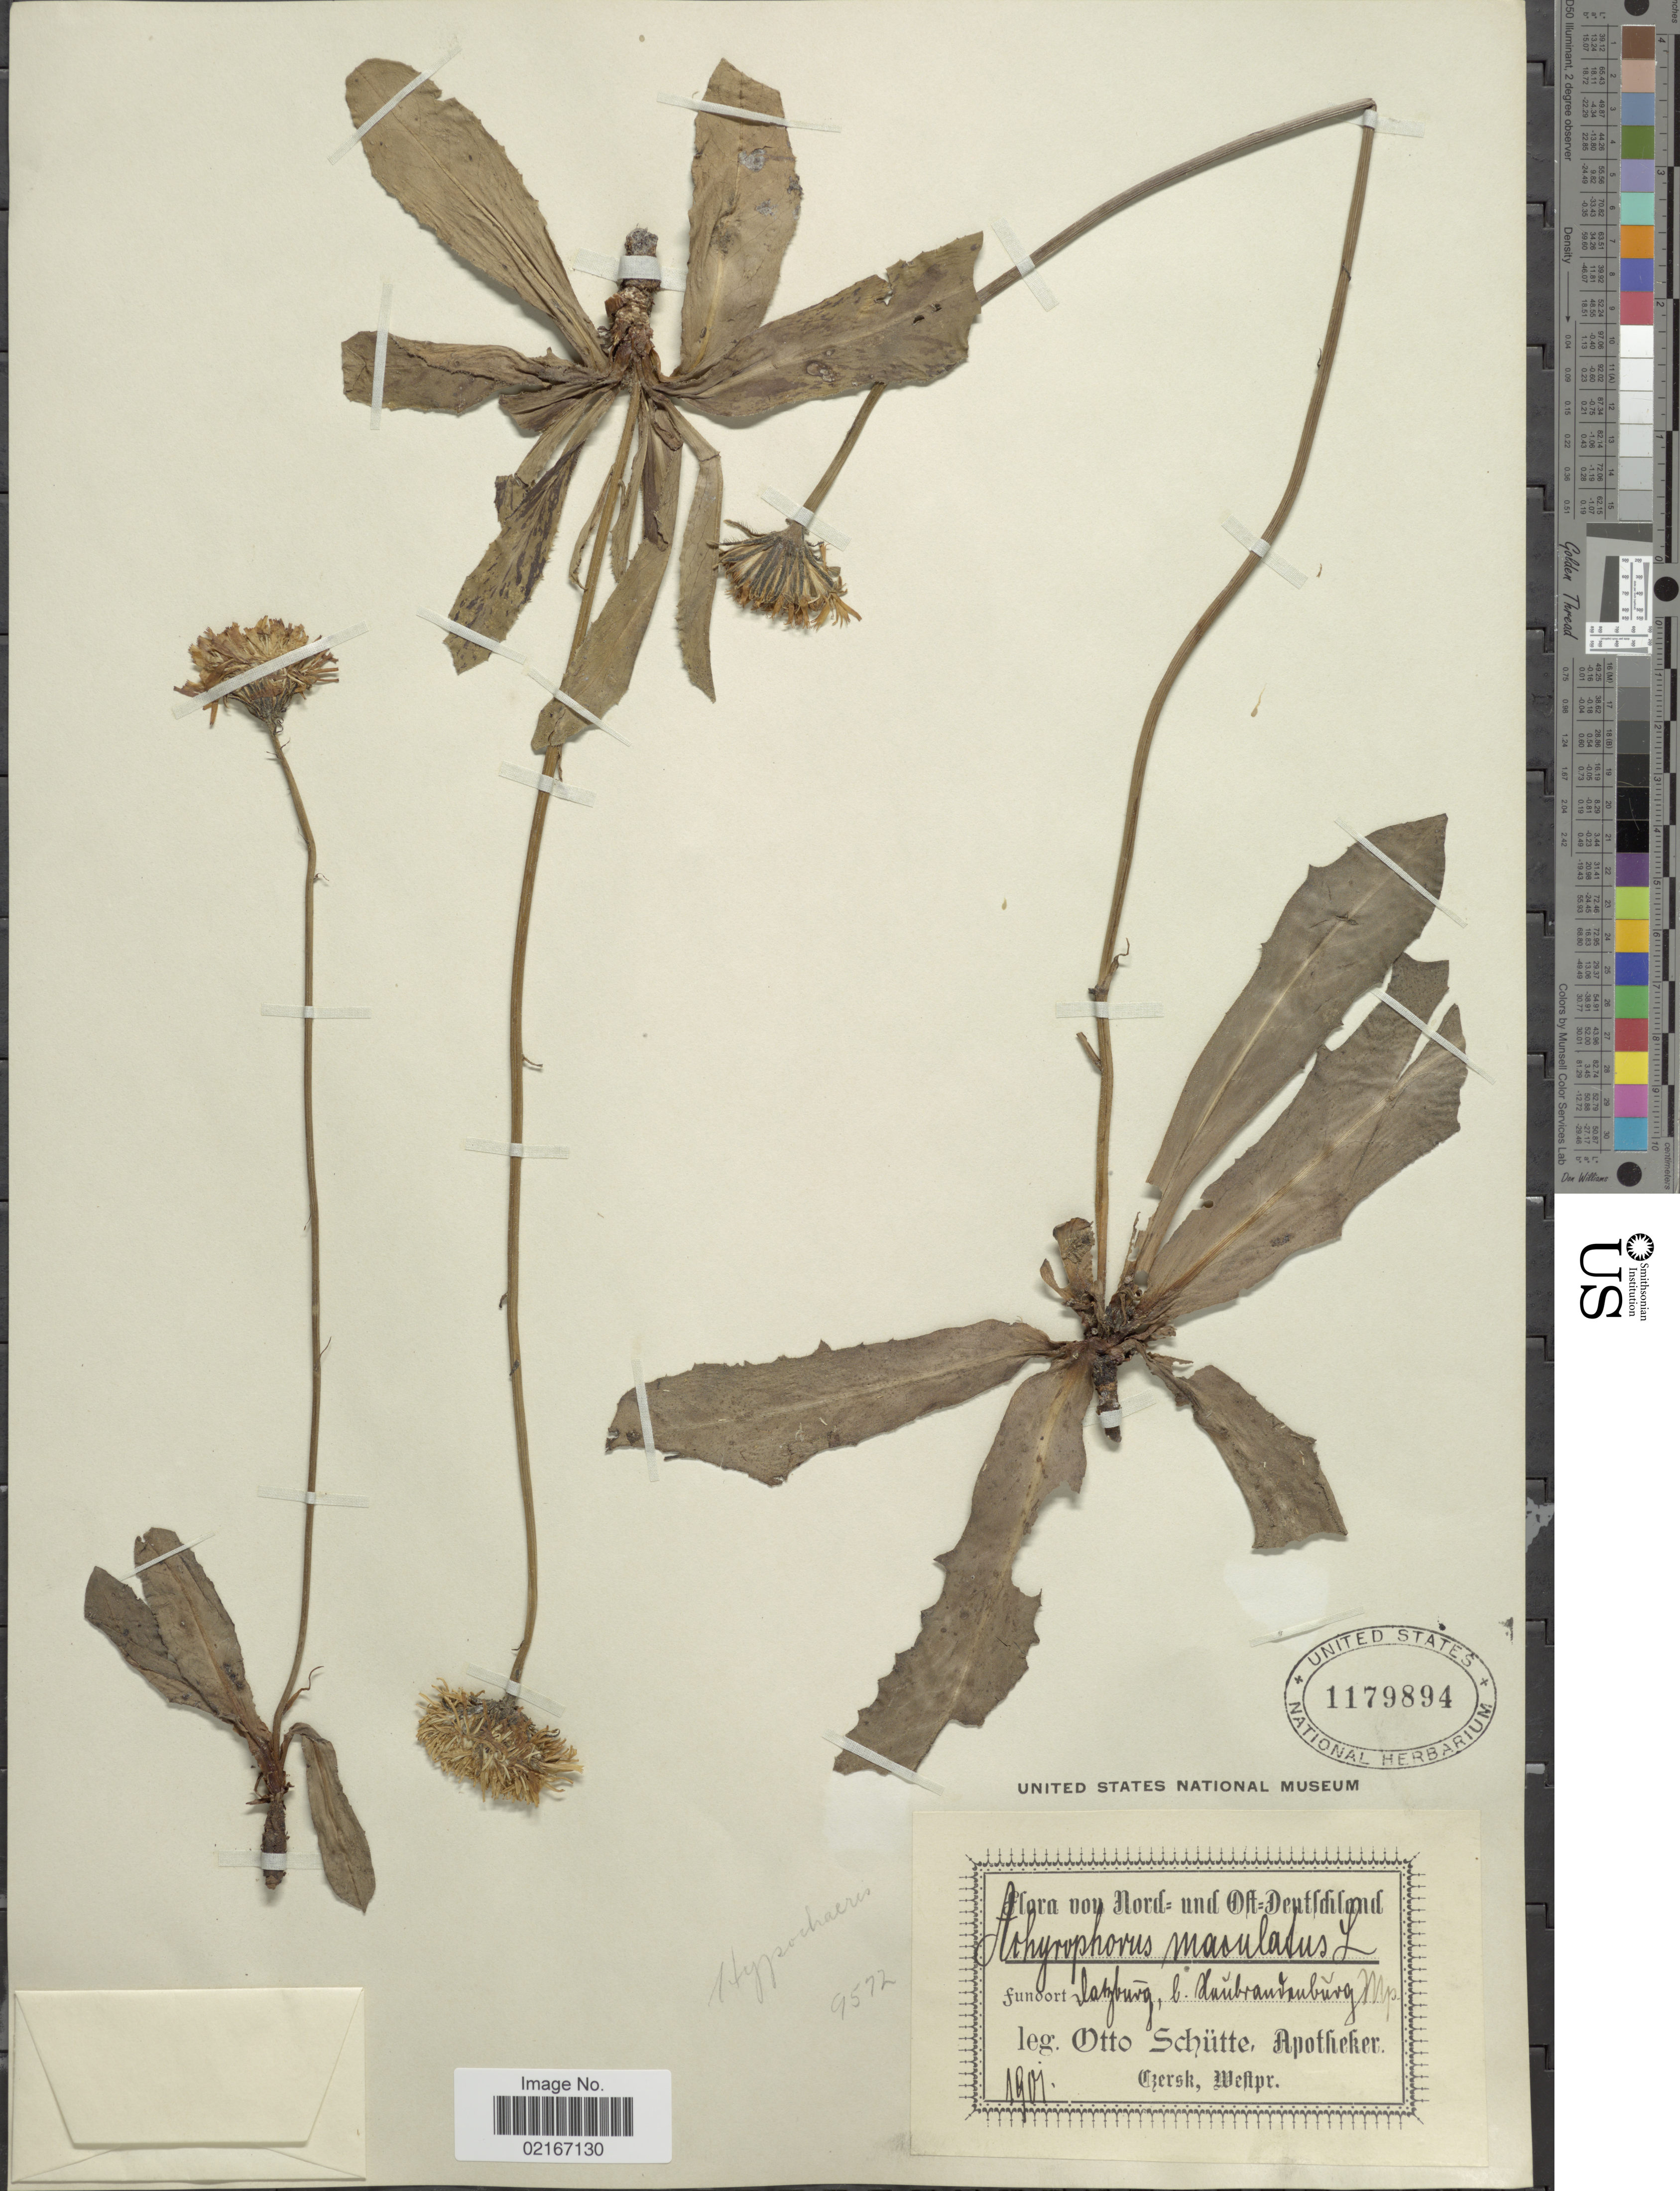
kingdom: Plantae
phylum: Tracheophyta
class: Magnoliopsida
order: Asterales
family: Asteraceae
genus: Hypochaeris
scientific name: Hypochaeris sp.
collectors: O. Schütte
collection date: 1901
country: Germany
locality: Nord und OA-Deutschland, Sunoort, lamburg, b. [illegible text]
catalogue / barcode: US 1179894